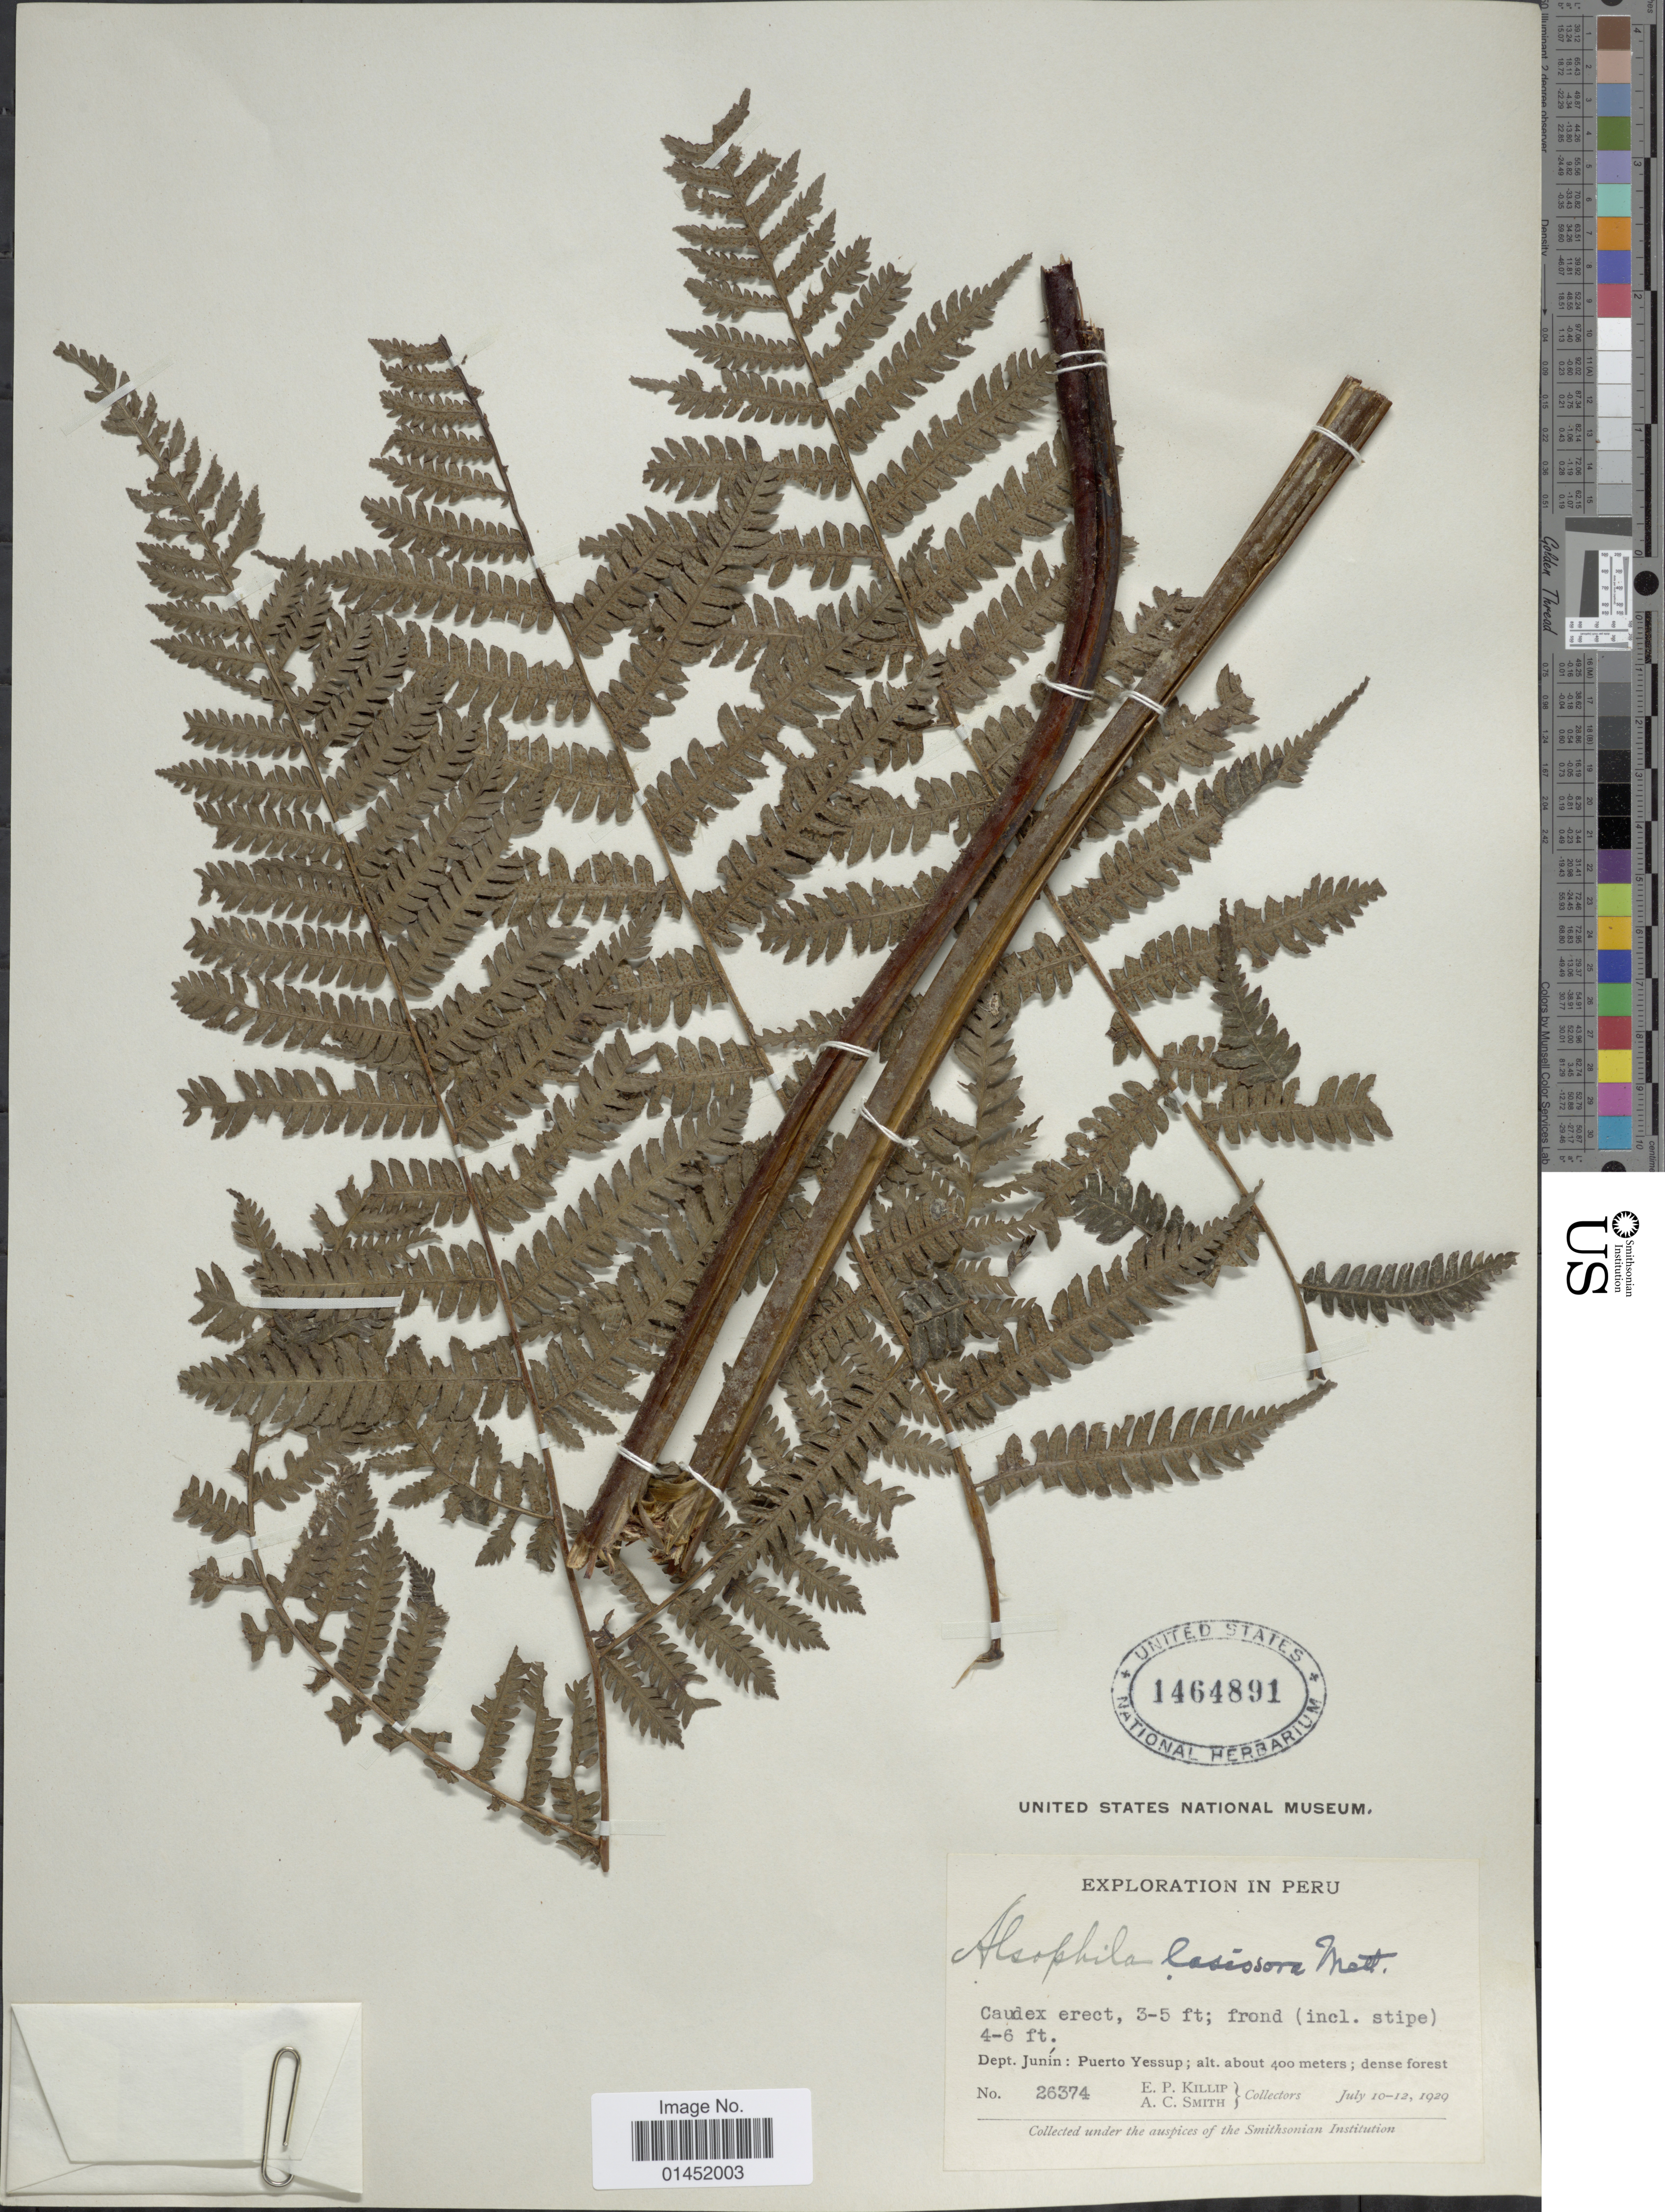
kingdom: Plantae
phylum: Tracheophyta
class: Polypodiopsida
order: Cyatheales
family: Cyatheaceae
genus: Cyathea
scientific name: Cyathea lasiosora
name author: (Mett. ex Kuhn) Domin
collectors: E. P. Killip & A. C. Smith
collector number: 26374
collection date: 1929-07-10/1929-07-12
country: Peru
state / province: Junín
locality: Dept. Junín: Puerto Yessup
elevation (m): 400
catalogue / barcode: US 1464891